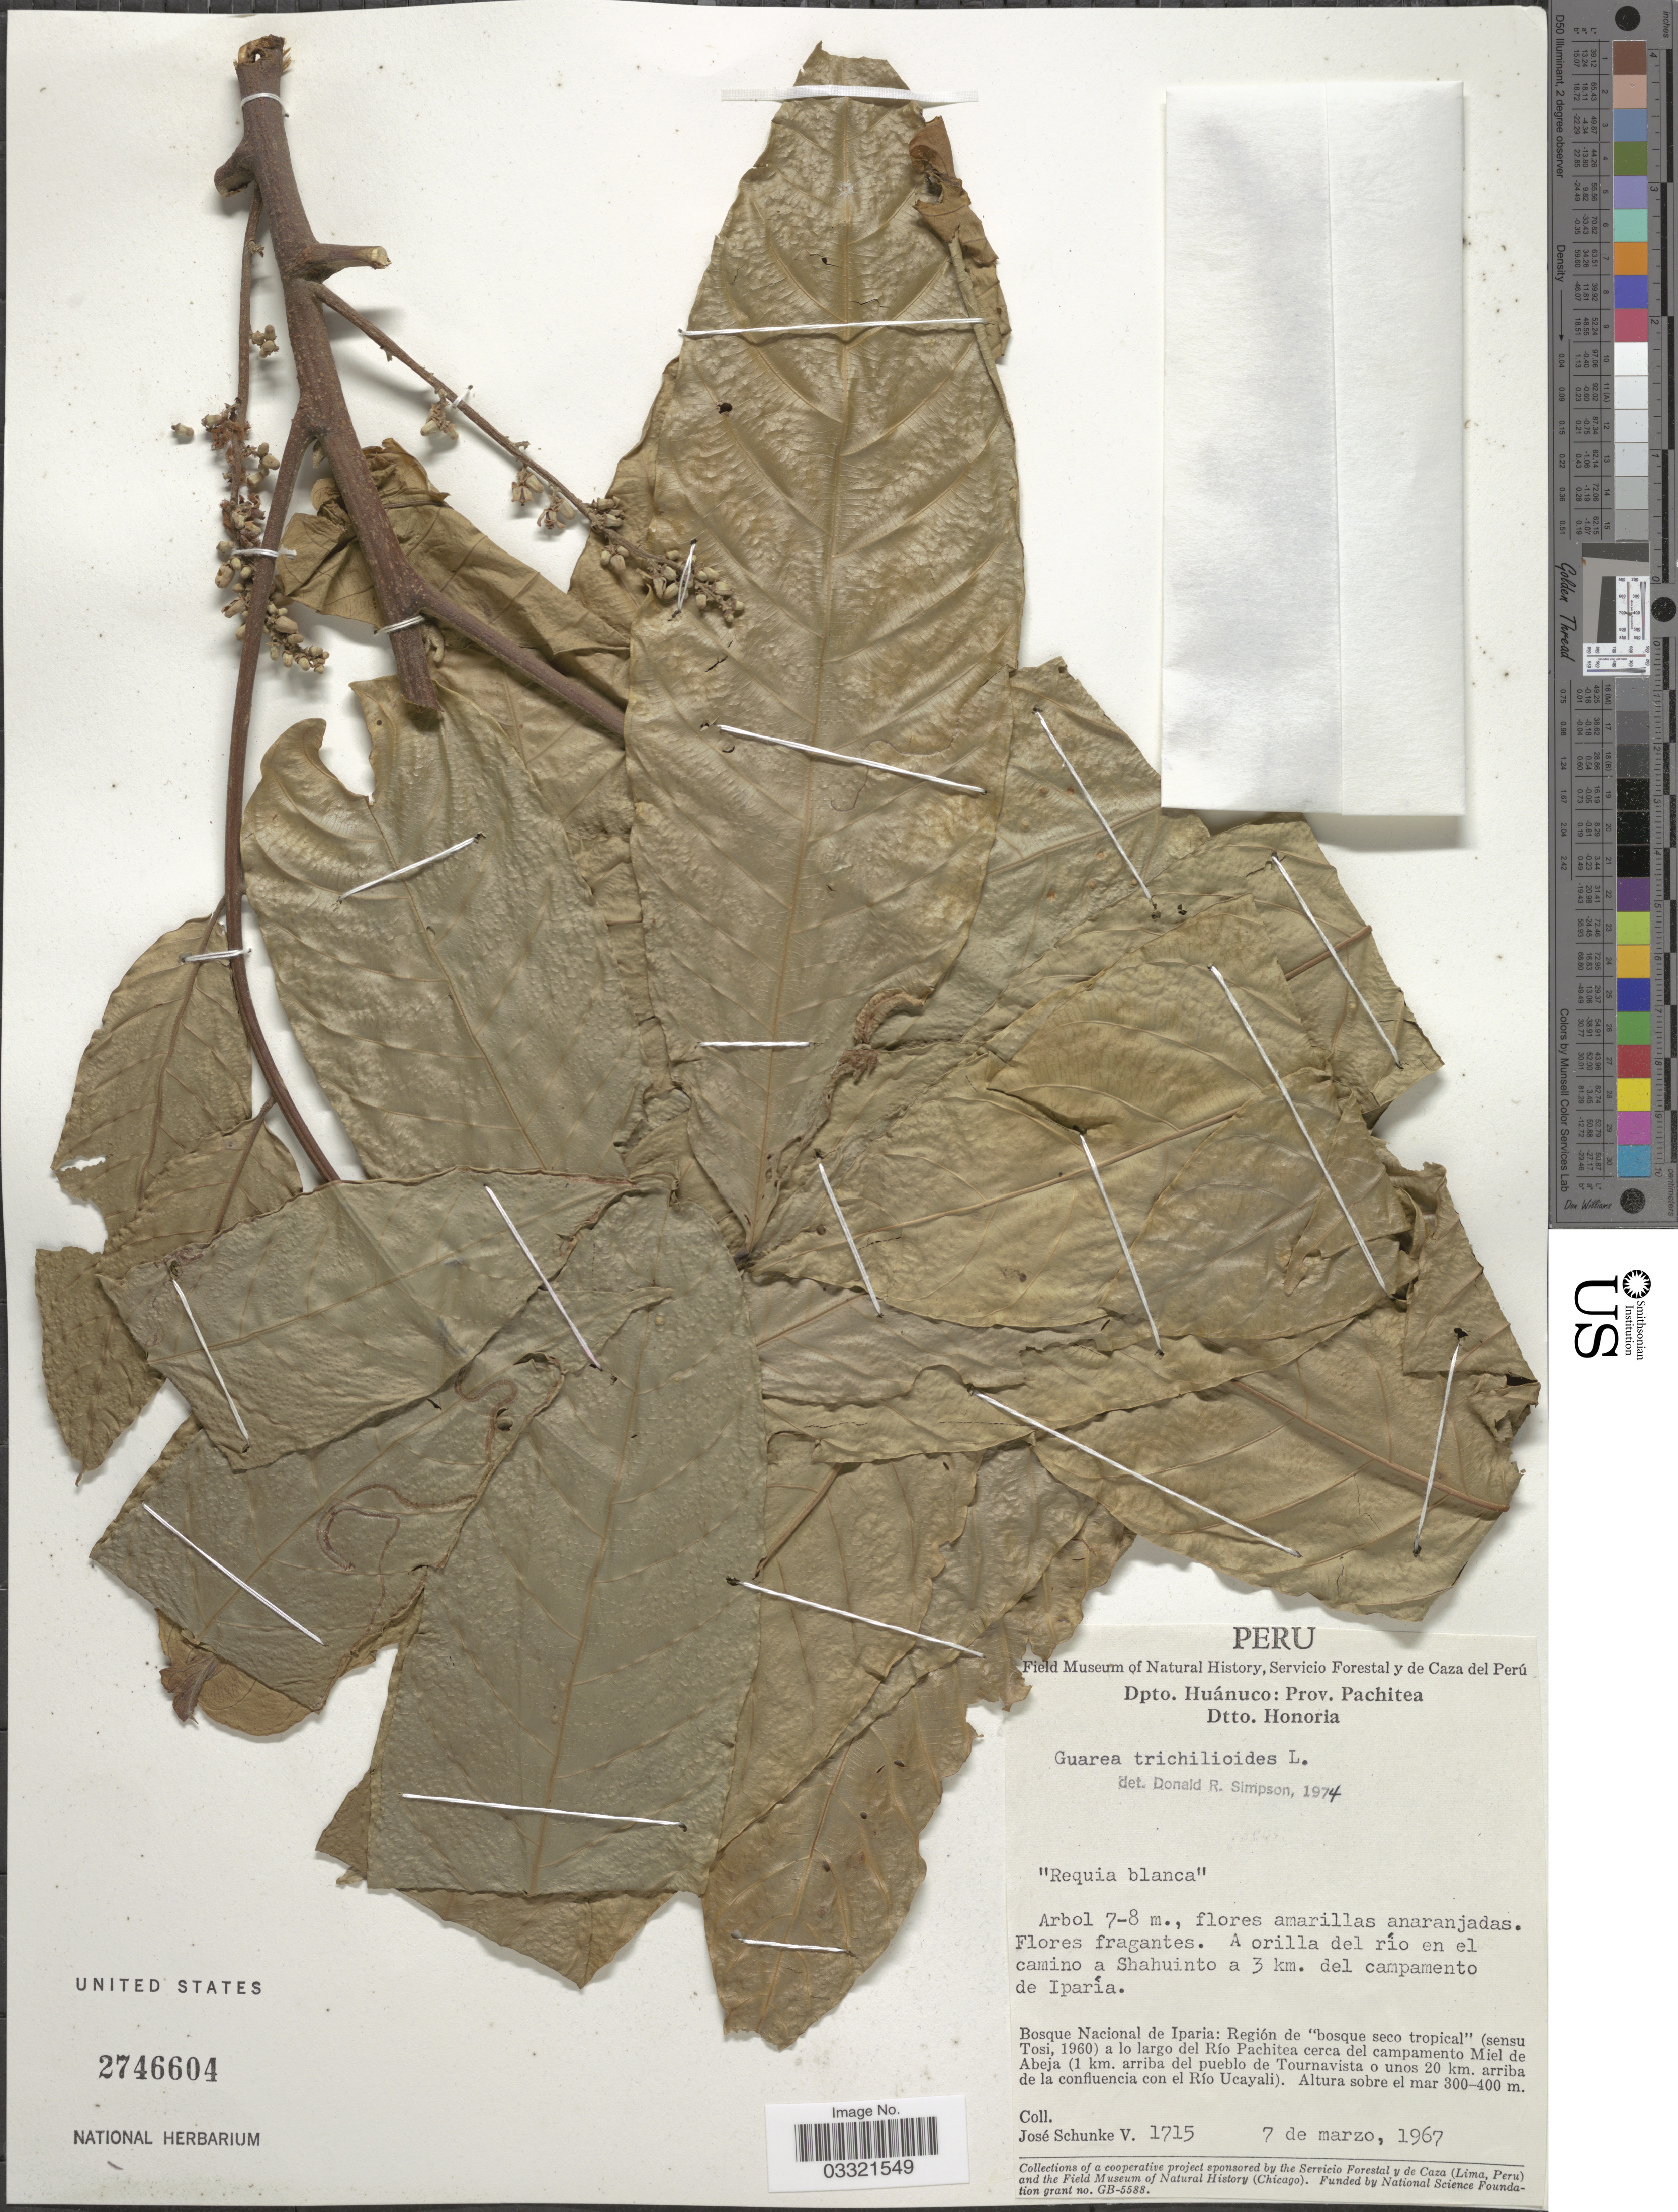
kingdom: Plantae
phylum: Tracheophyta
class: Magnoliopsida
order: Sapindales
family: Meliaceae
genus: Guarea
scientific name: Guarea guidonia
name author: (L.) Sleumer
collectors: J. Schunke Vigo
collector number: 1715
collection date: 1967-03-07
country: Peru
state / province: Huánuco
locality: Dpto. Huánuco: Prov. Pachitea. Dtto. Honoria. A orilla del río en el camino a Shahuinto a 3 km. del campamento de Iparía. Bosque Nacional de Iparia: Región de "bosque seco tropical" (sensu Tosi, 1960) a lo largo del Río Pachitea cerca del campamento Miel de Abeja (1 km. arriba del pueblo de Tournavista o unos 20 km. arriba de la confluencia con el Río Ucayali).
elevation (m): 300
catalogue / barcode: US 2746604